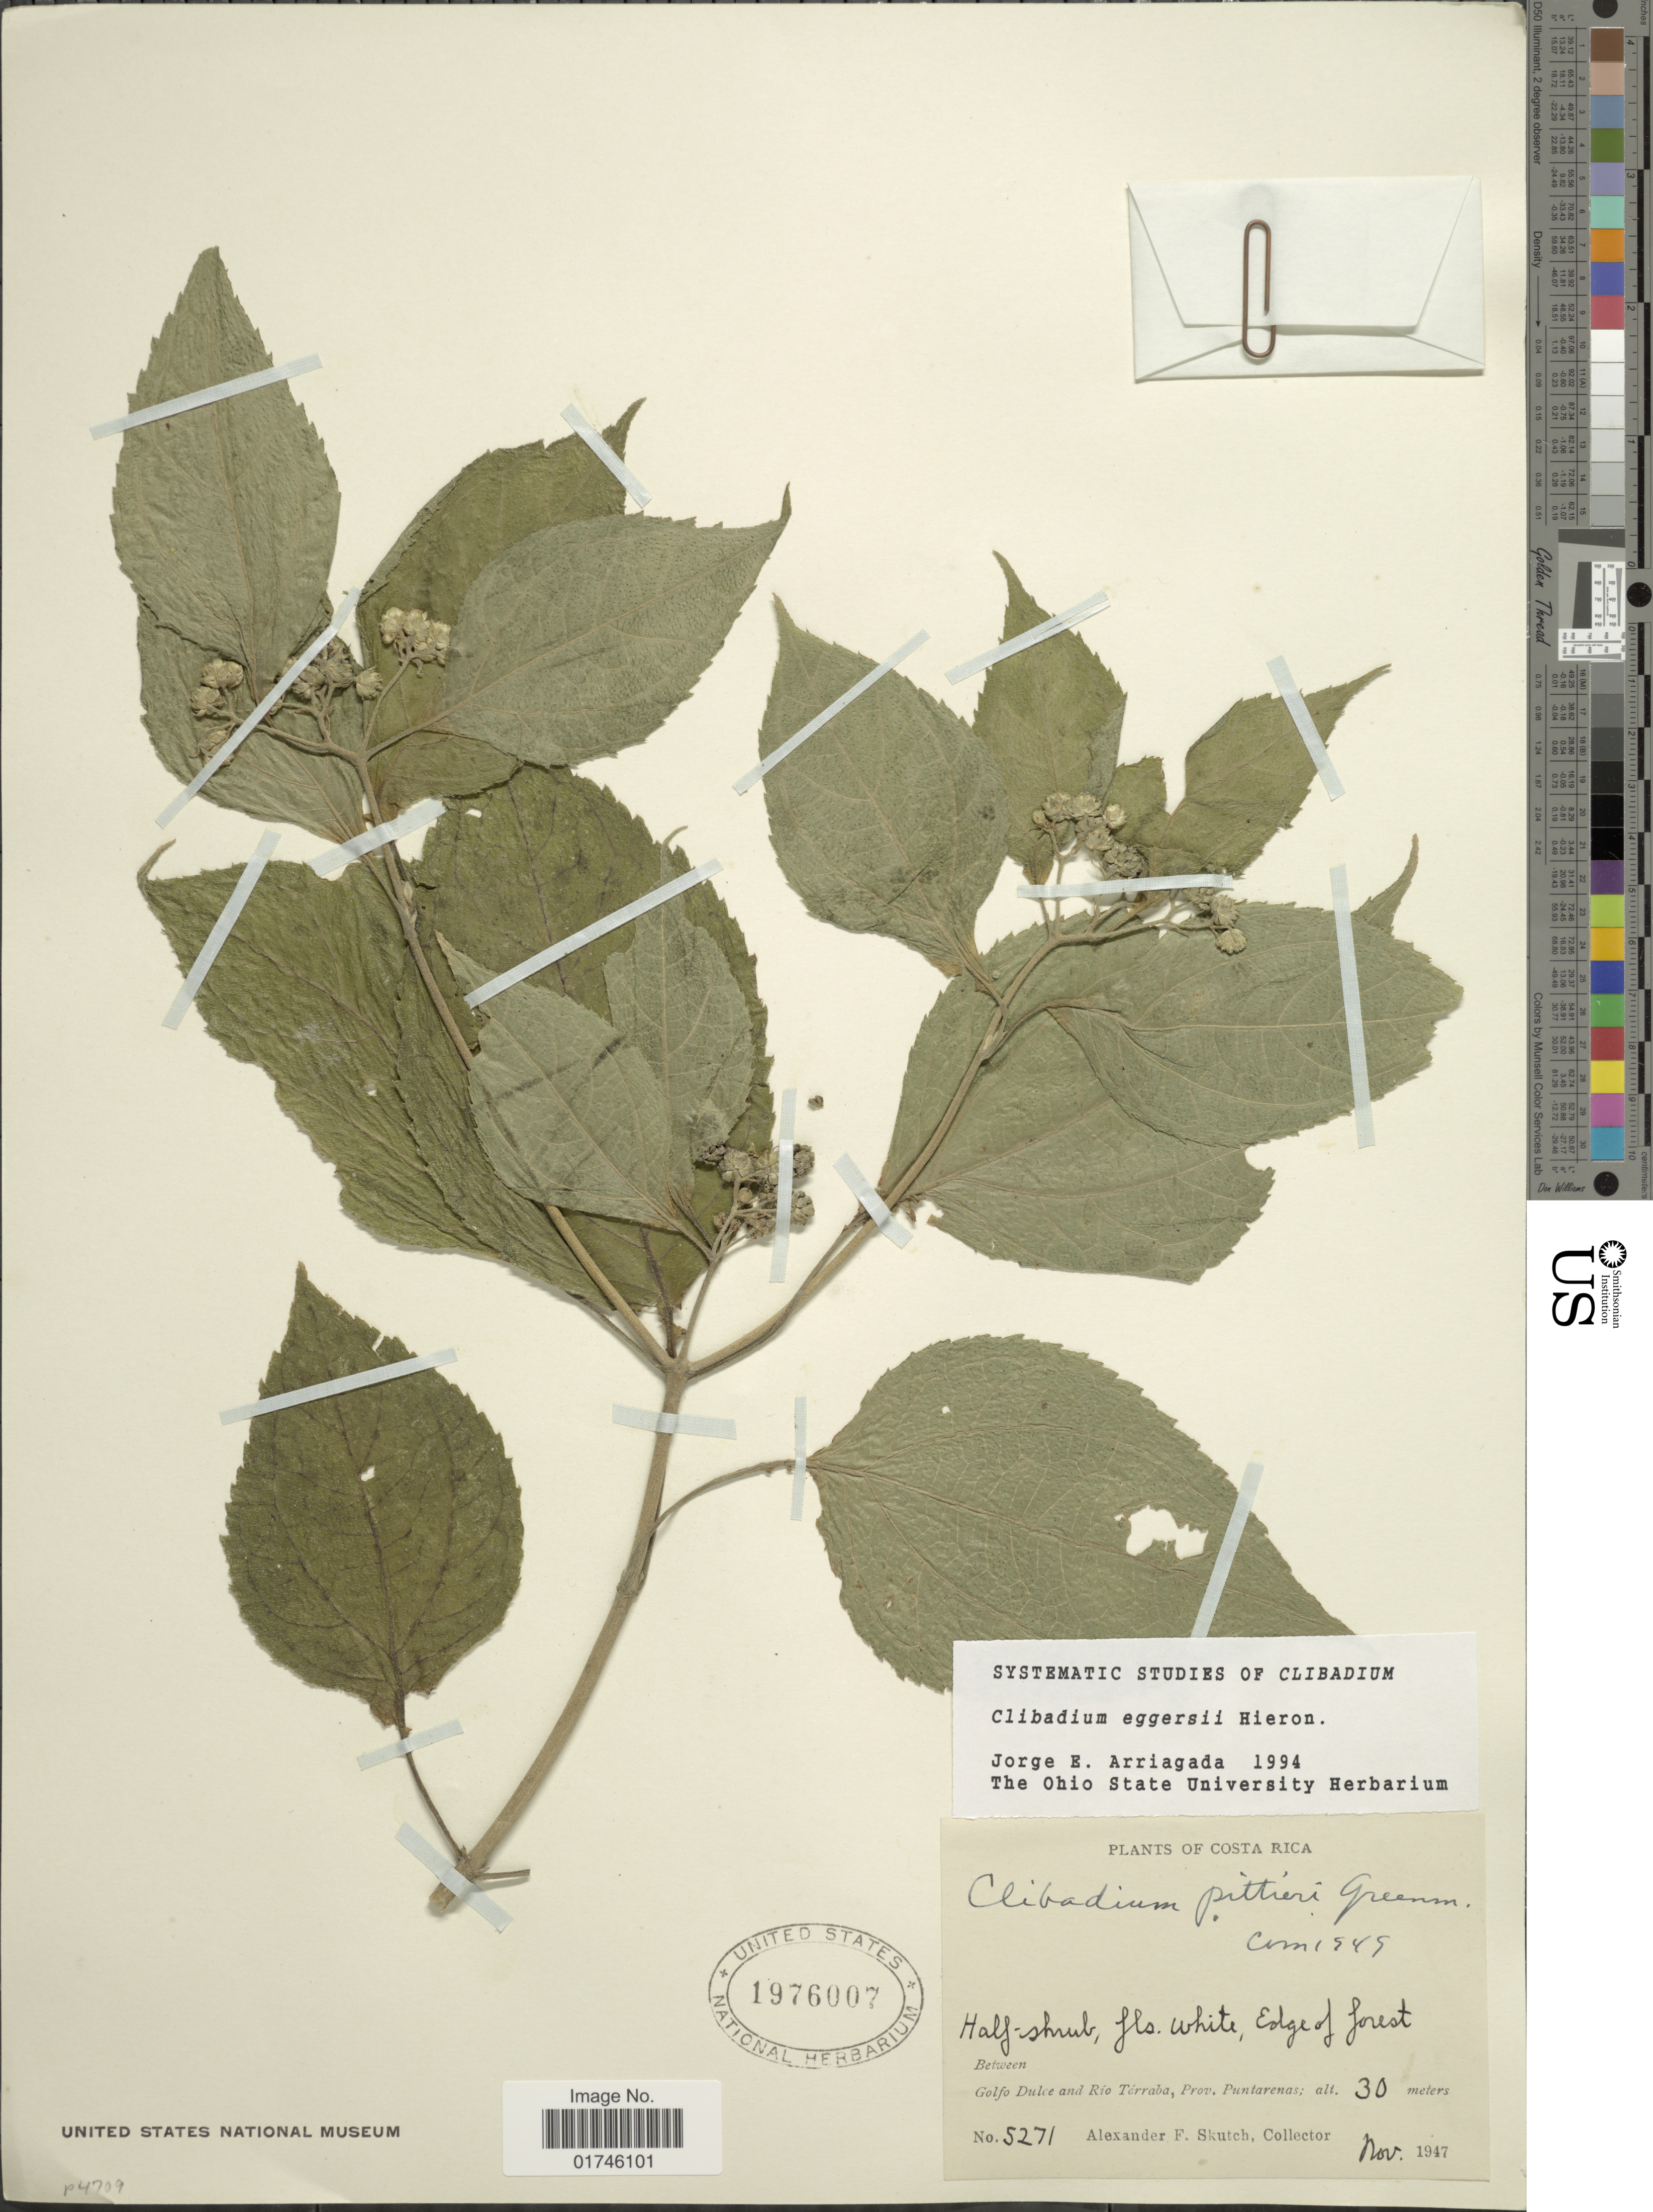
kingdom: Plantae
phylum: Tracheophyta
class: Magnoliopsida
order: Asterales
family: Asteraceae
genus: Clibadium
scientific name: Clibadium eggersii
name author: Hieron.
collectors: A. F. Skutch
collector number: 5271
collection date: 1947-11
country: Costa Rica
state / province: Puntarenas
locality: Between Golfo Dulce and Río Térraba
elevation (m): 30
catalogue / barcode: US 1976007